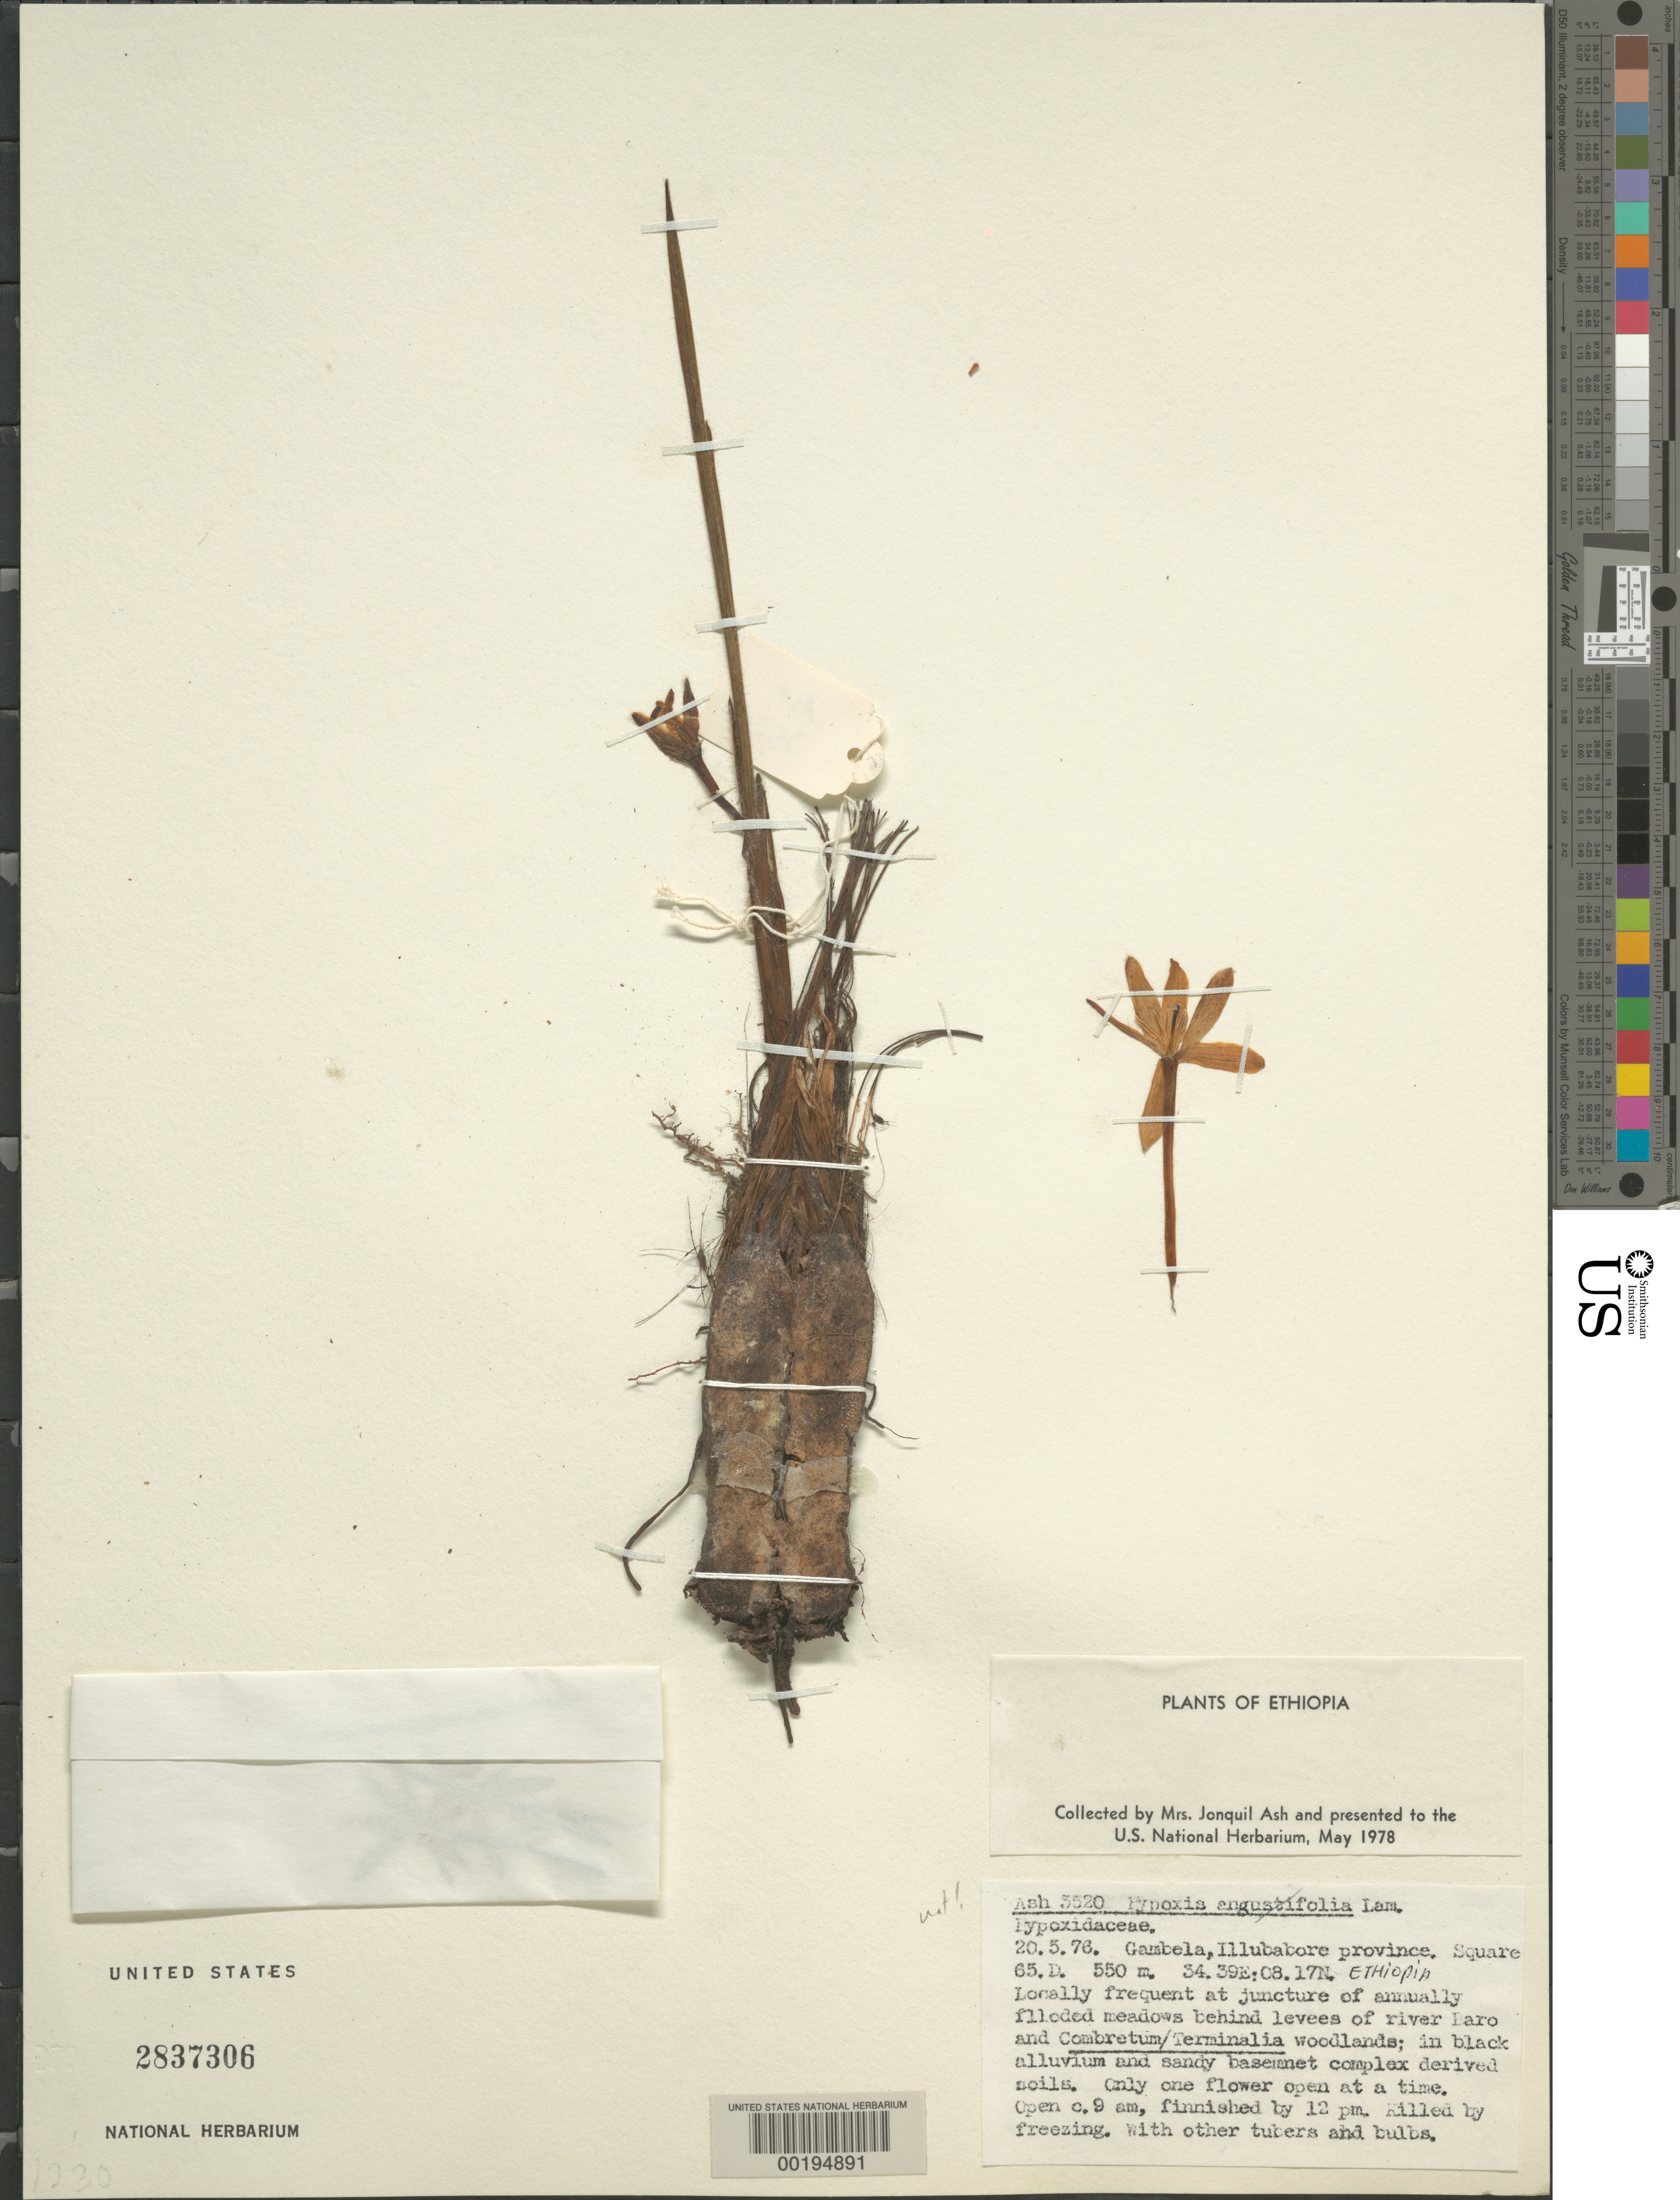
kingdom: Plantae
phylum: Tracheophyta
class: Liliopsida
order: Asparagales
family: Hypoxidaceae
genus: Curculigo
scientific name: Curculigo pilosa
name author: (Schum. & Thonn.) Engl.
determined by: Strong, Mark T., (BOT), Smithsonian Institution - National Museum of Natural History (UNITED STATES)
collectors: J. Ash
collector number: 3520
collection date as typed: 20 May 1976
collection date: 1976-05-20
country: Ethiopia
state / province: Oromiya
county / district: Illubabor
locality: Gambela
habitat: At juncture of annually flooded meadows behind levees of river and woodlands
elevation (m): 550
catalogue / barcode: US 2837306